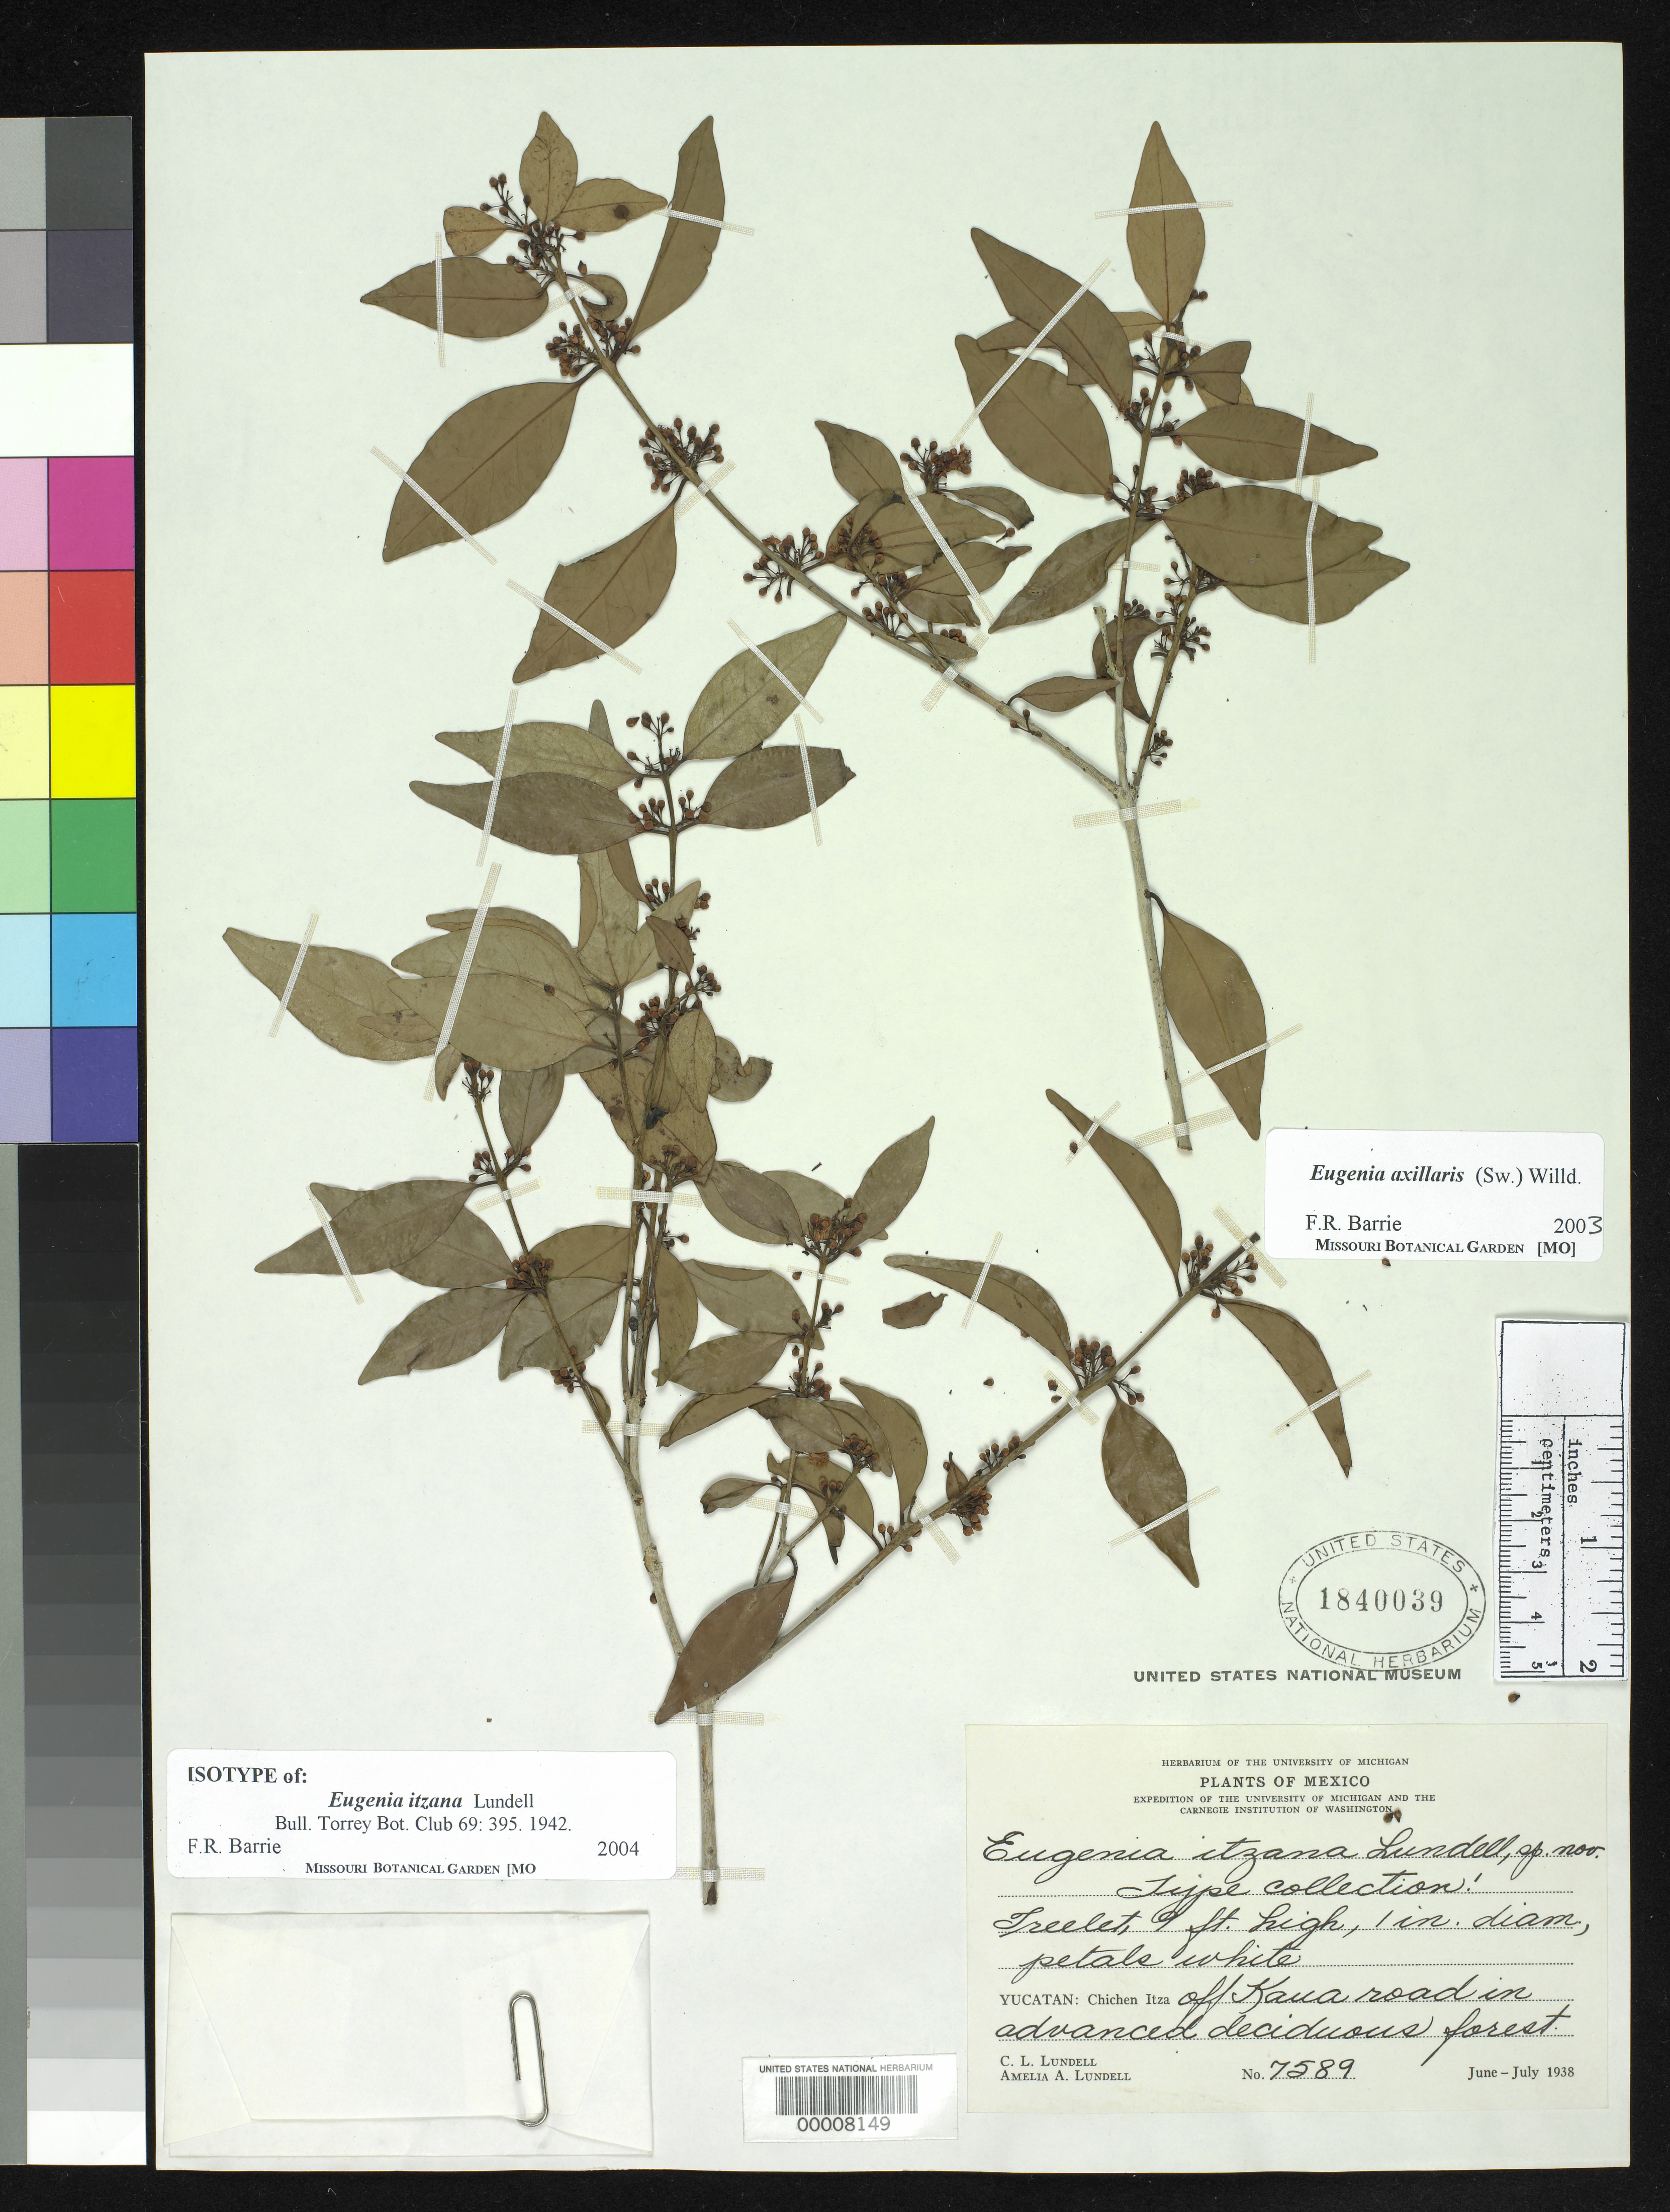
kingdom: Plantae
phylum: Tracheophyta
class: Magnoliopsida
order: Myrtales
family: Myrtaceae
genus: Eugenia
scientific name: Eugenia itzana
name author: Lundell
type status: Isotype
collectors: C. L. Lundell & A. A. Lundell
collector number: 7589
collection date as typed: Jun 1938 to -- Jul 1938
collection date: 1938-06/1938-07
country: Mexico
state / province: Yucatán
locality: Chichen Itza, off Kaua Road.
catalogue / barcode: US 1840039